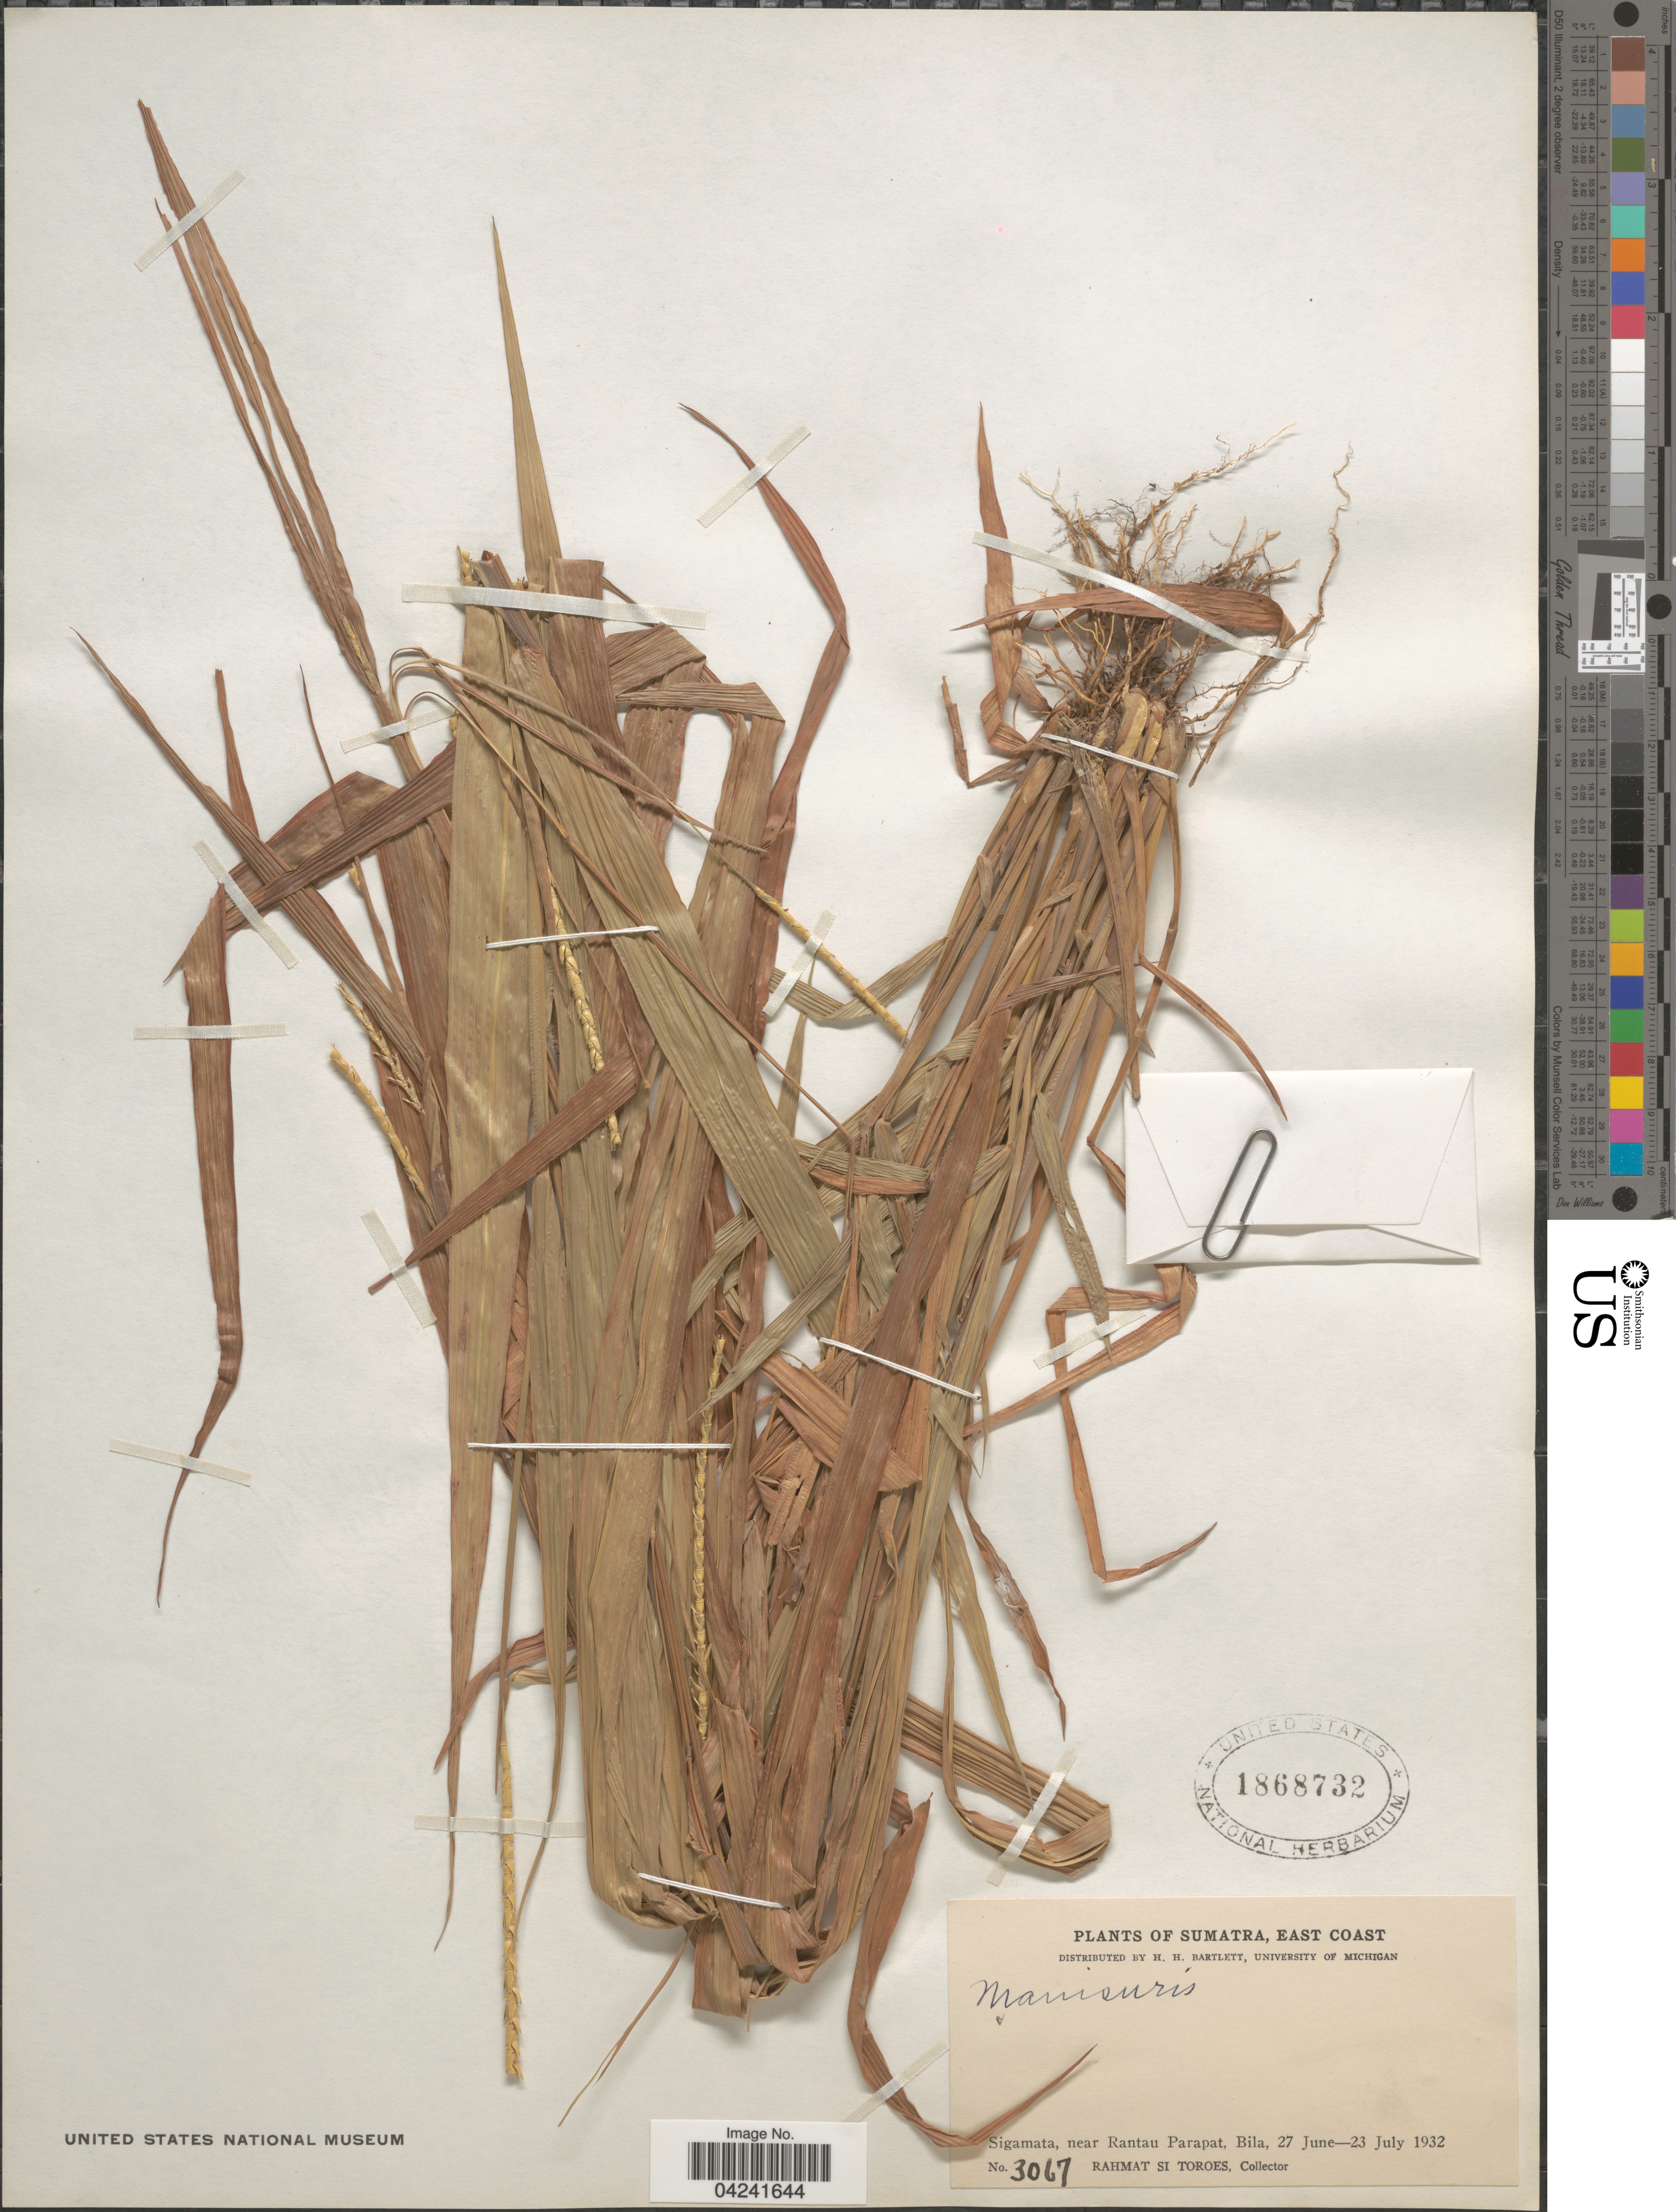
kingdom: Plantae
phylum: Tracheophyta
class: Liliopsida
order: Poales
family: Poaceae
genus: Manisuris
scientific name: Manisuris sp.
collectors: Rahmat Si Boeea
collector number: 3067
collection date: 1932-06-27/1932-07-23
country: Indonesia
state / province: Sumatra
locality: East Coast. Sigamata, near Rantau Parapat, Bila.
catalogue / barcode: US 1868732